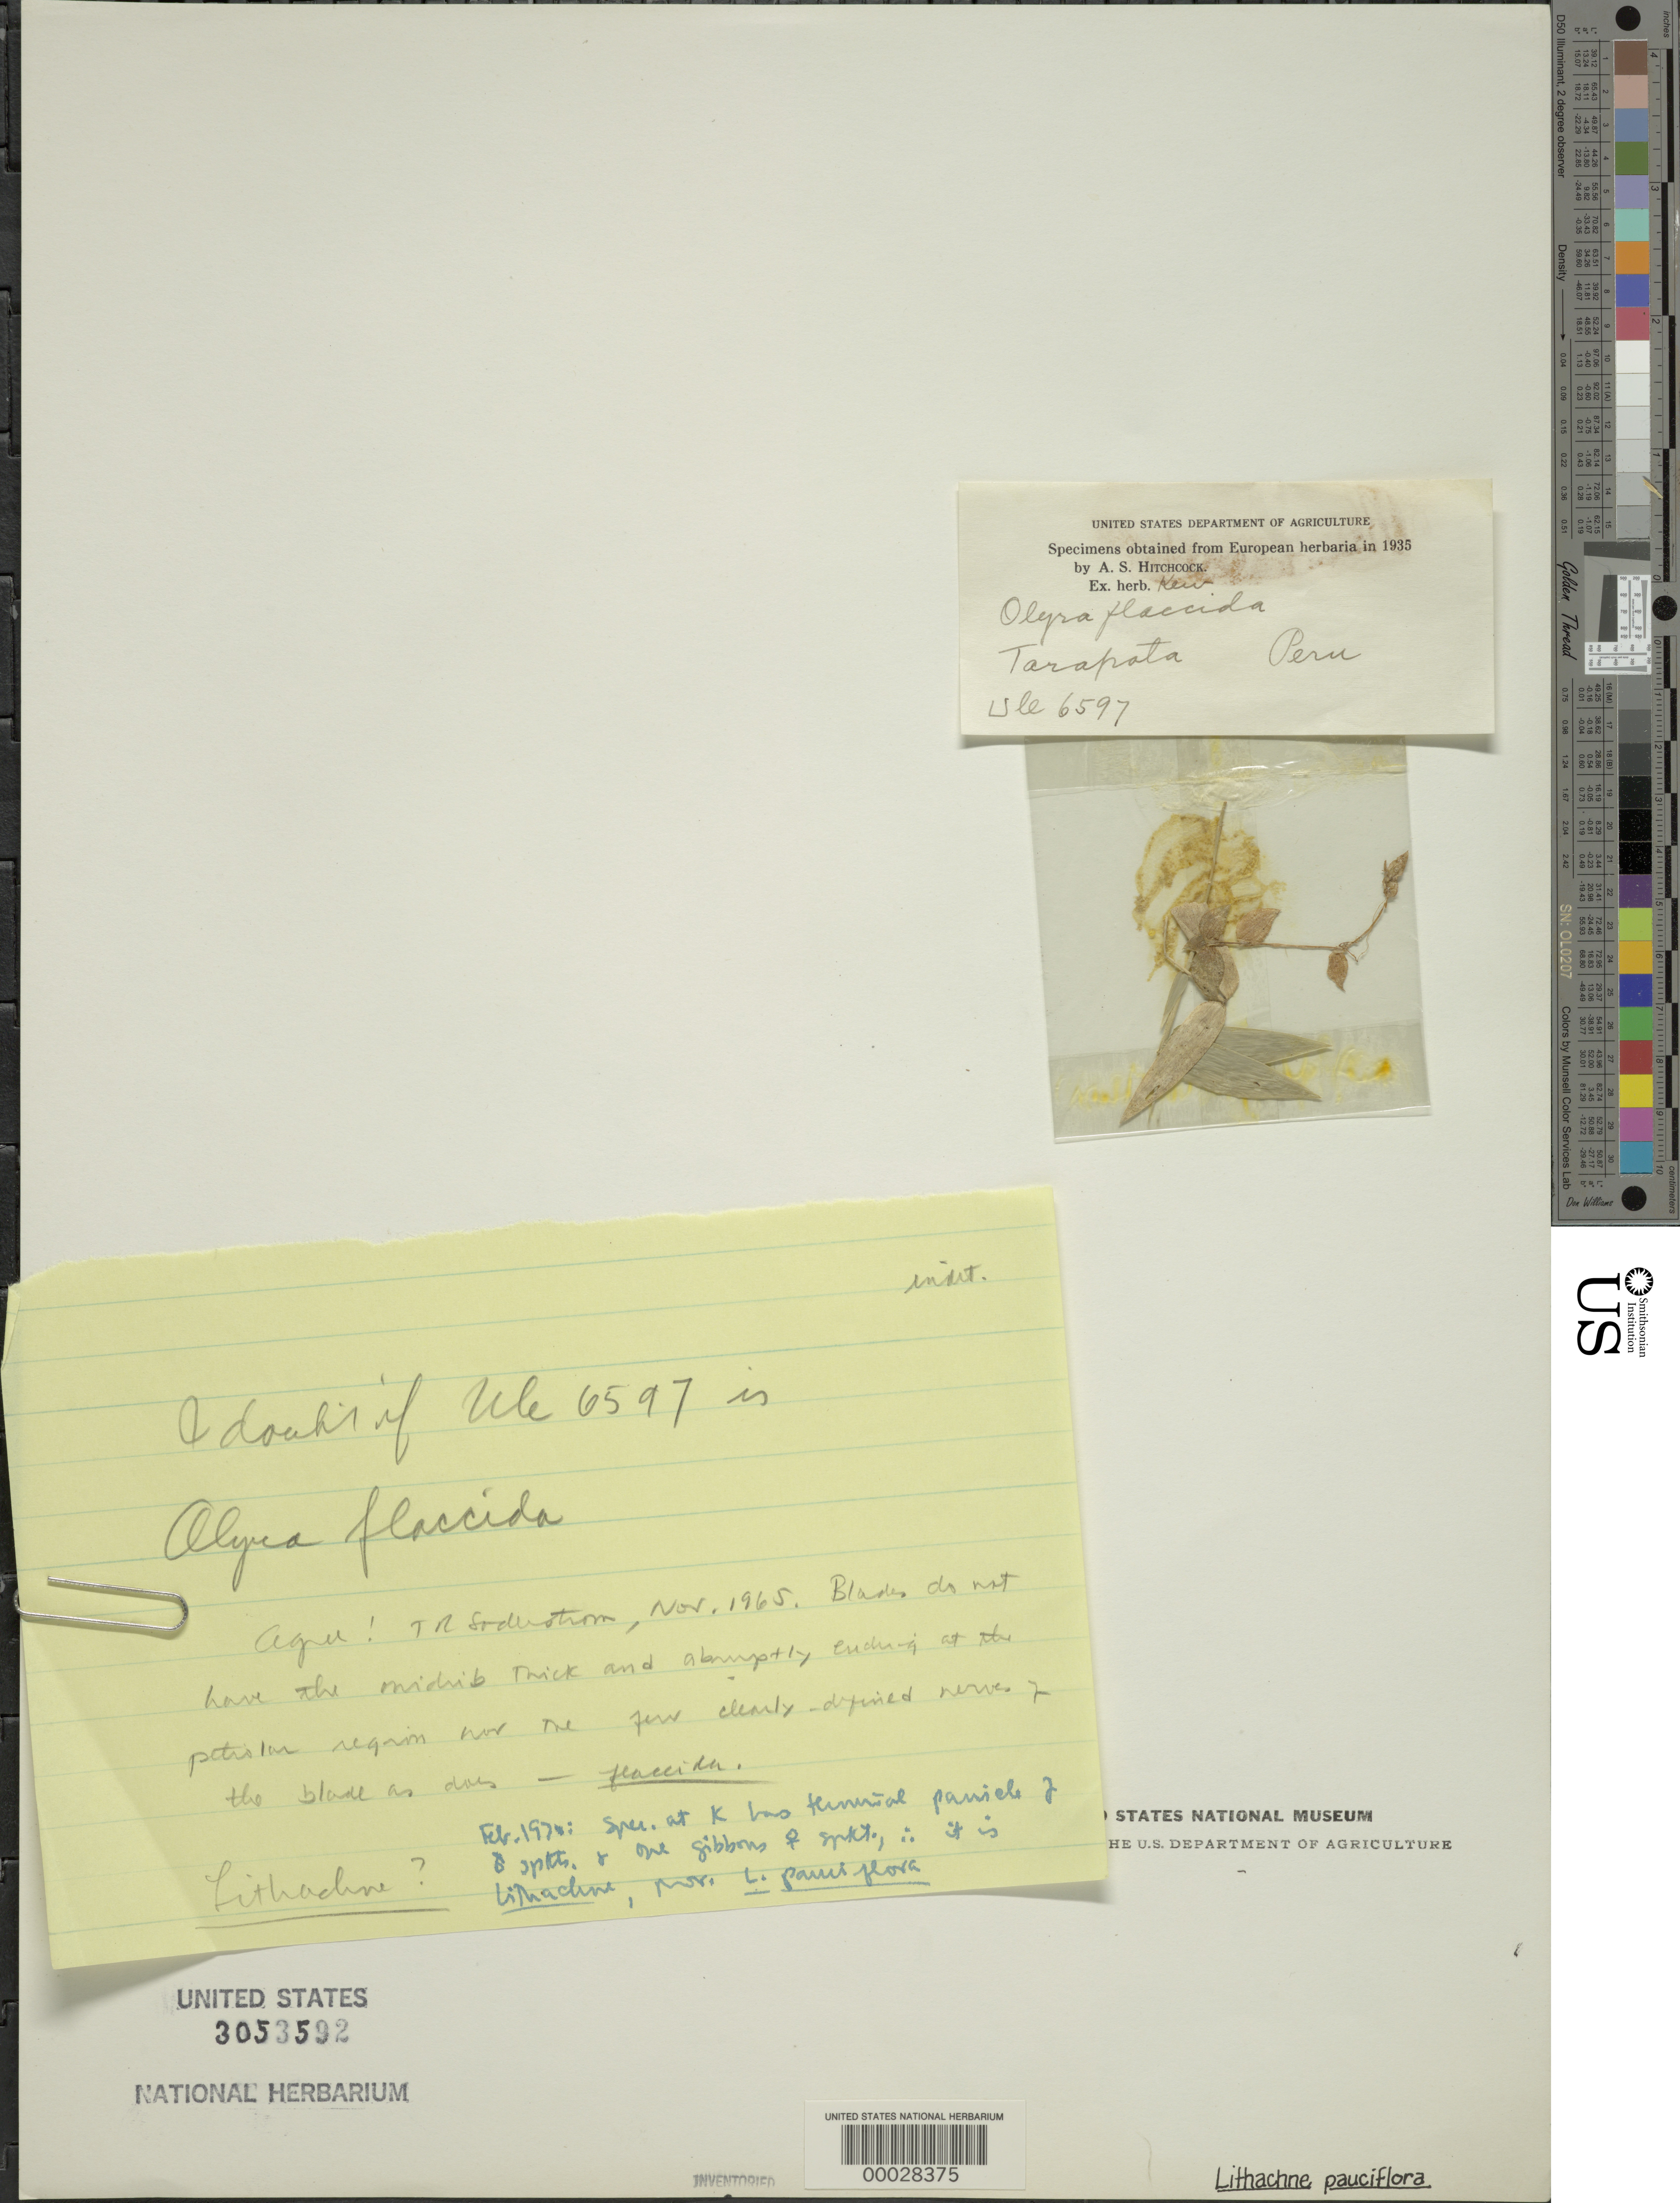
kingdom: Plantae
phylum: Tracheophyta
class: Liliopsida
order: Poales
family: Poaceae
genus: Lithachne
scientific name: Lithachne pauciflora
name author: (Sw.) P. Beauv.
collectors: -- Ule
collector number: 6597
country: Peru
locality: Tarapata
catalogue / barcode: US 3053592